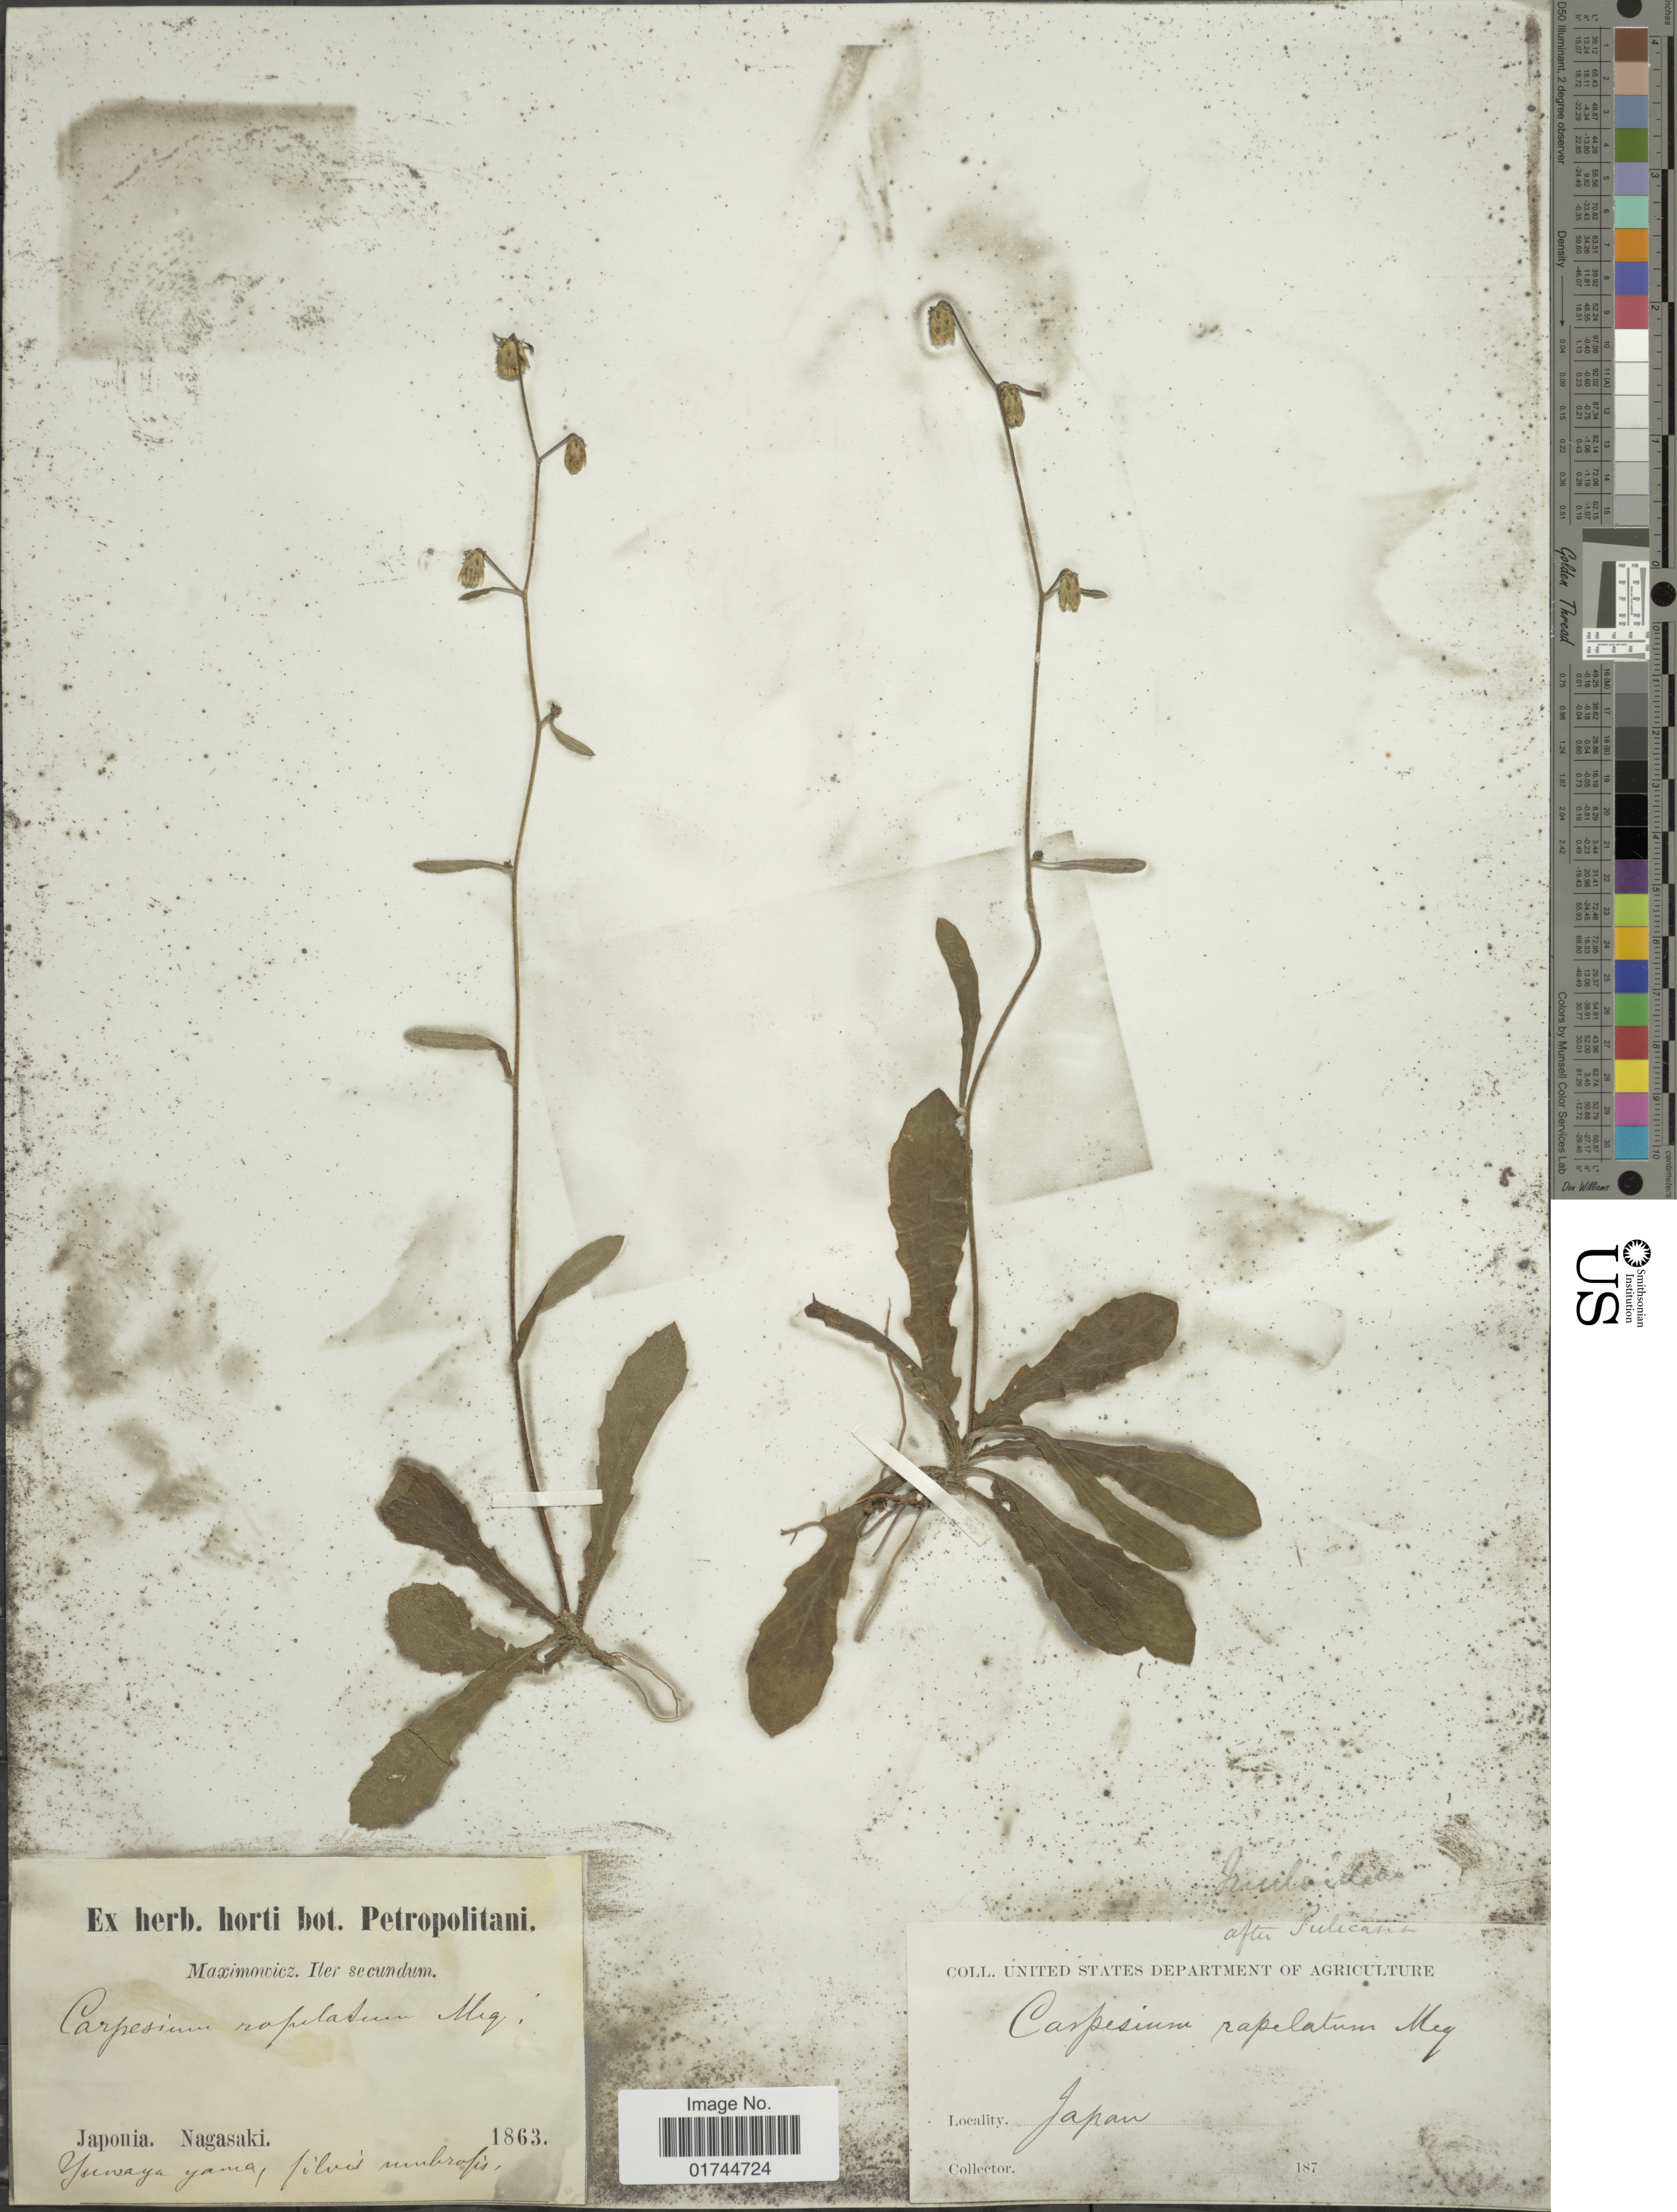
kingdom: Plantae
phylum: Tracheophyta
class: Magnoliopsida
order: Asterales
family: Asteraceae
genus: Carpesium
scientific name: Carpesium rosulatum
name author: Miq.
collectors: ex Herb. Horti Bot. Petropolitani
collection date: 1863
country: Japan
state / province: Nagasaki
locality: Yuwaya Yama